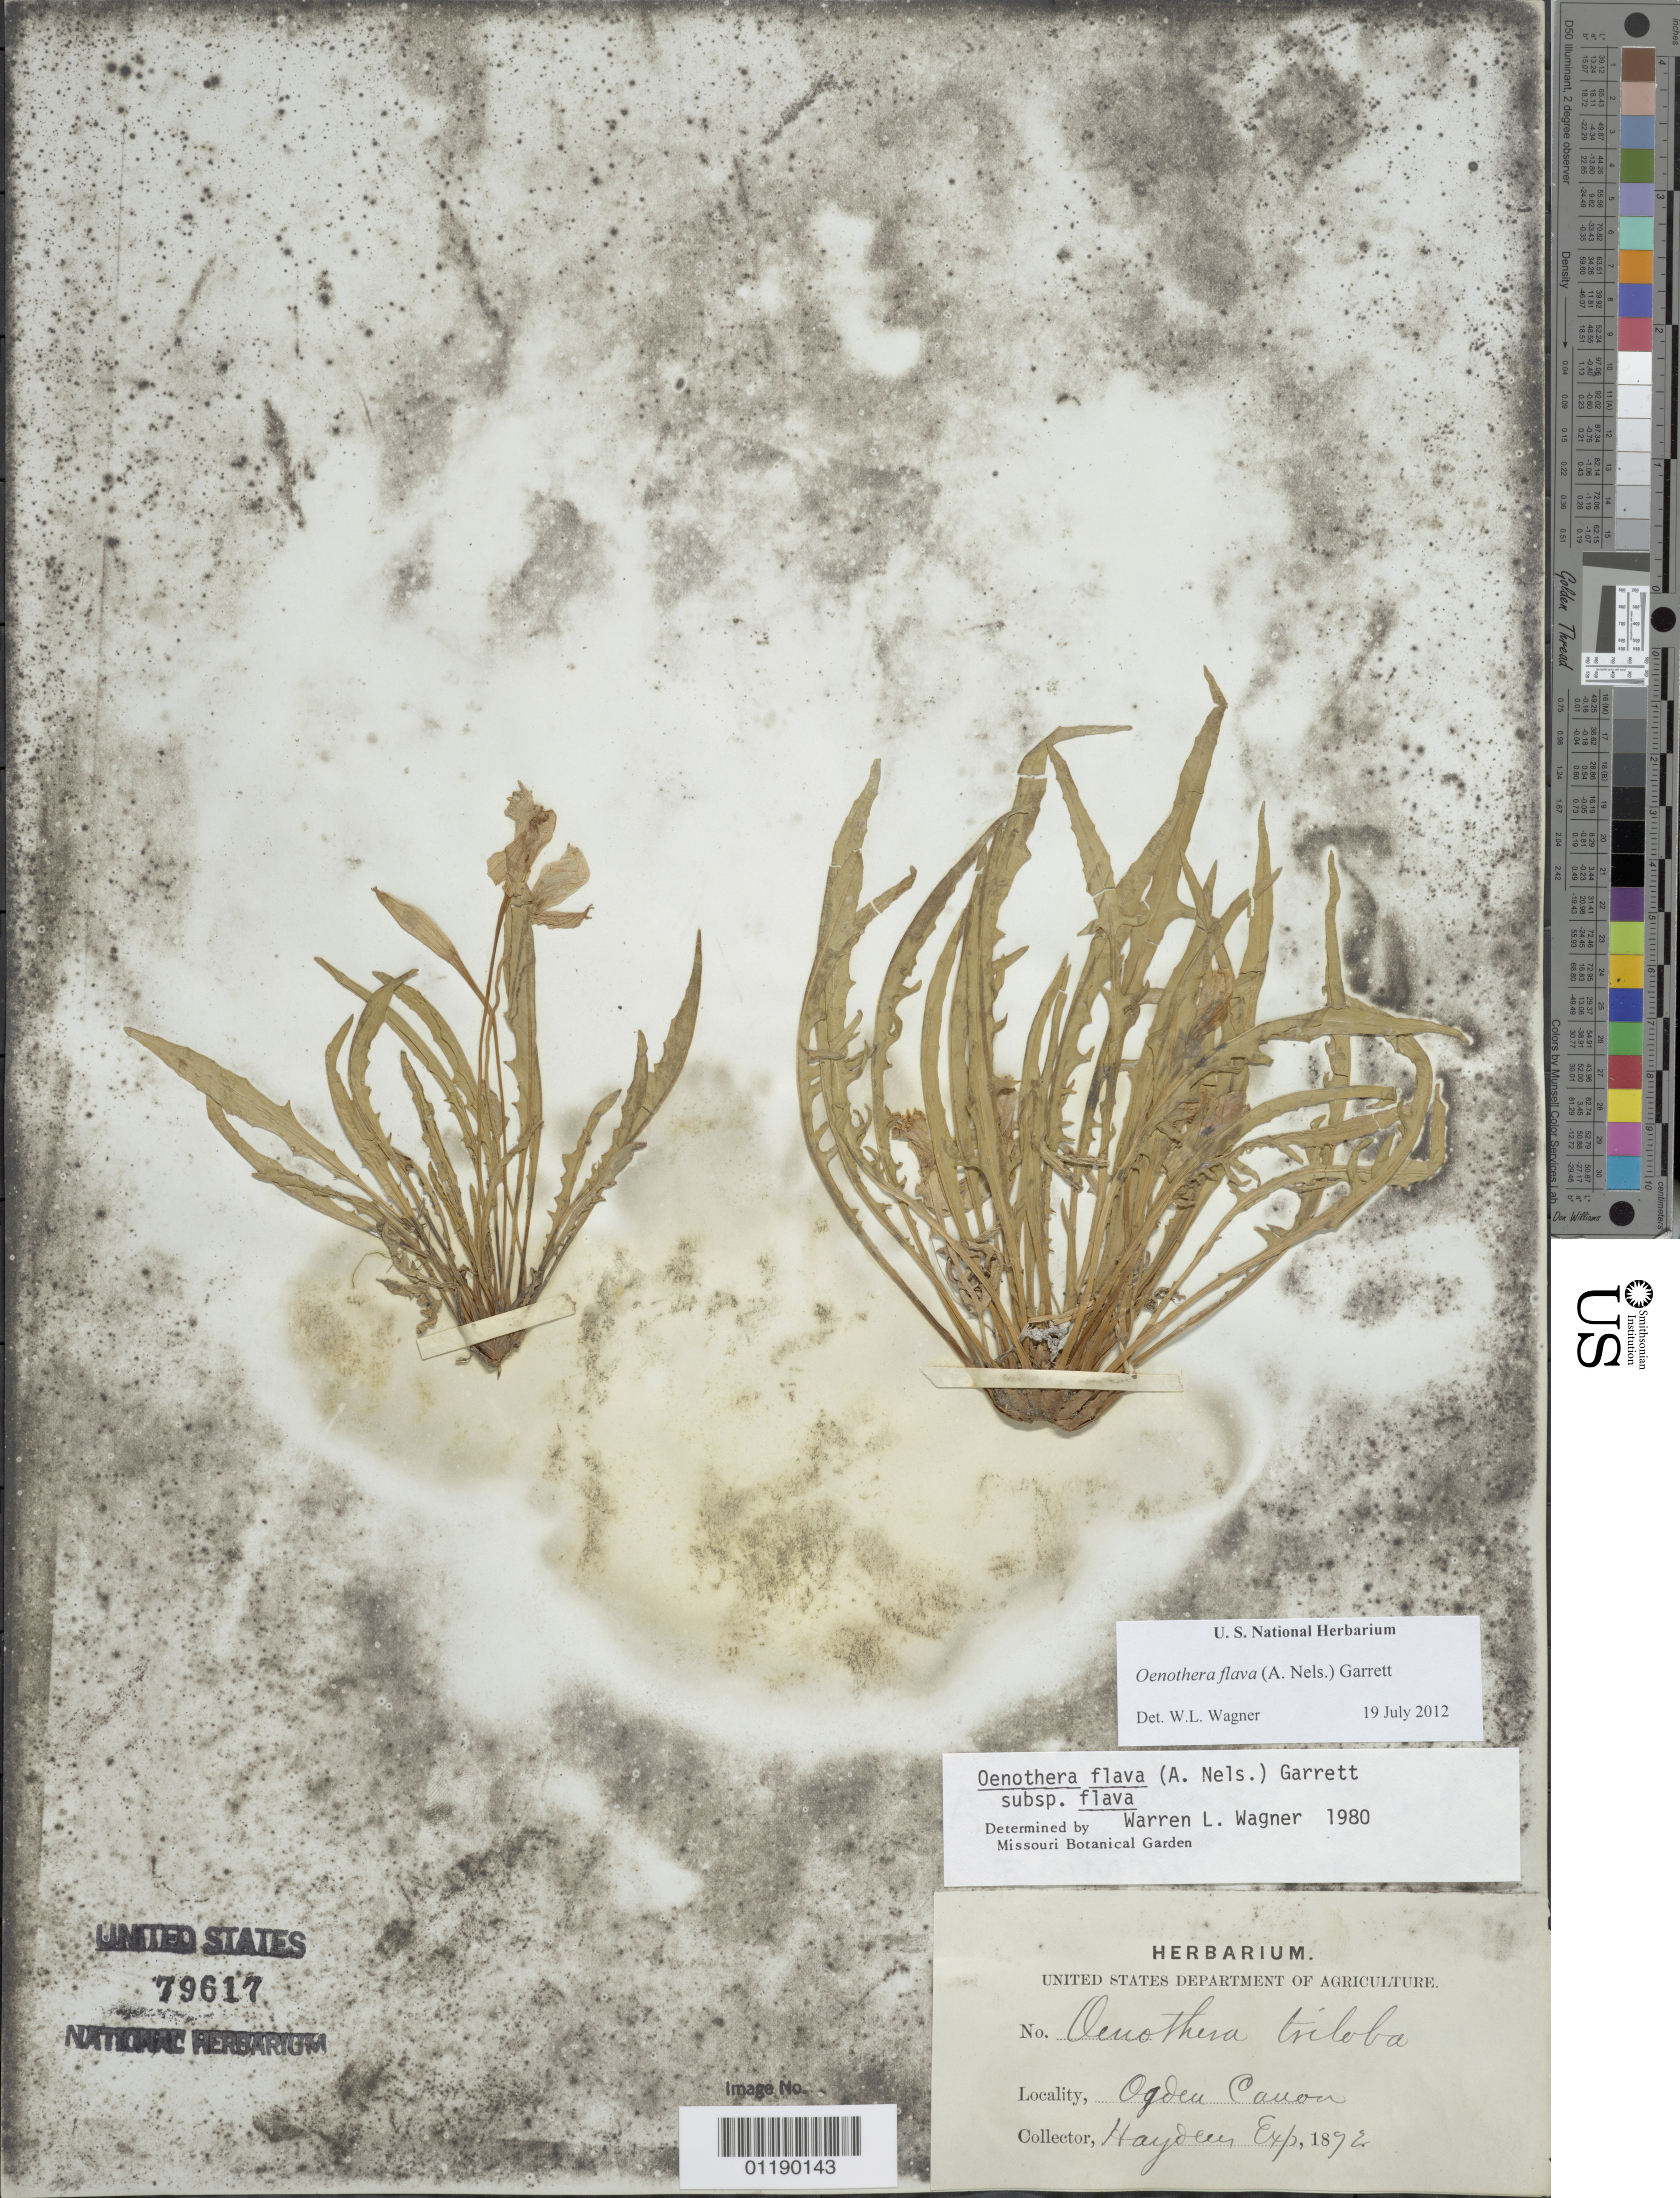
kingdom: Plantae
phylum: Tracheophyta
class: Magnoliopsida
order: Myrtales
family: Onagraceae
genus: Oenothera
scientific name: Oenothera flava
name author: (A. Nelson) Garrett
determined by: Wagner, W. L., (BOT), Smithsonian Institution - National Museum of Natural History (UNITED STATES)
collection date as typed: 1872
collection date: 1872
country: United States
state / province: Utah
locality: Ogden Canyon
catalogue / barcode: US 79617